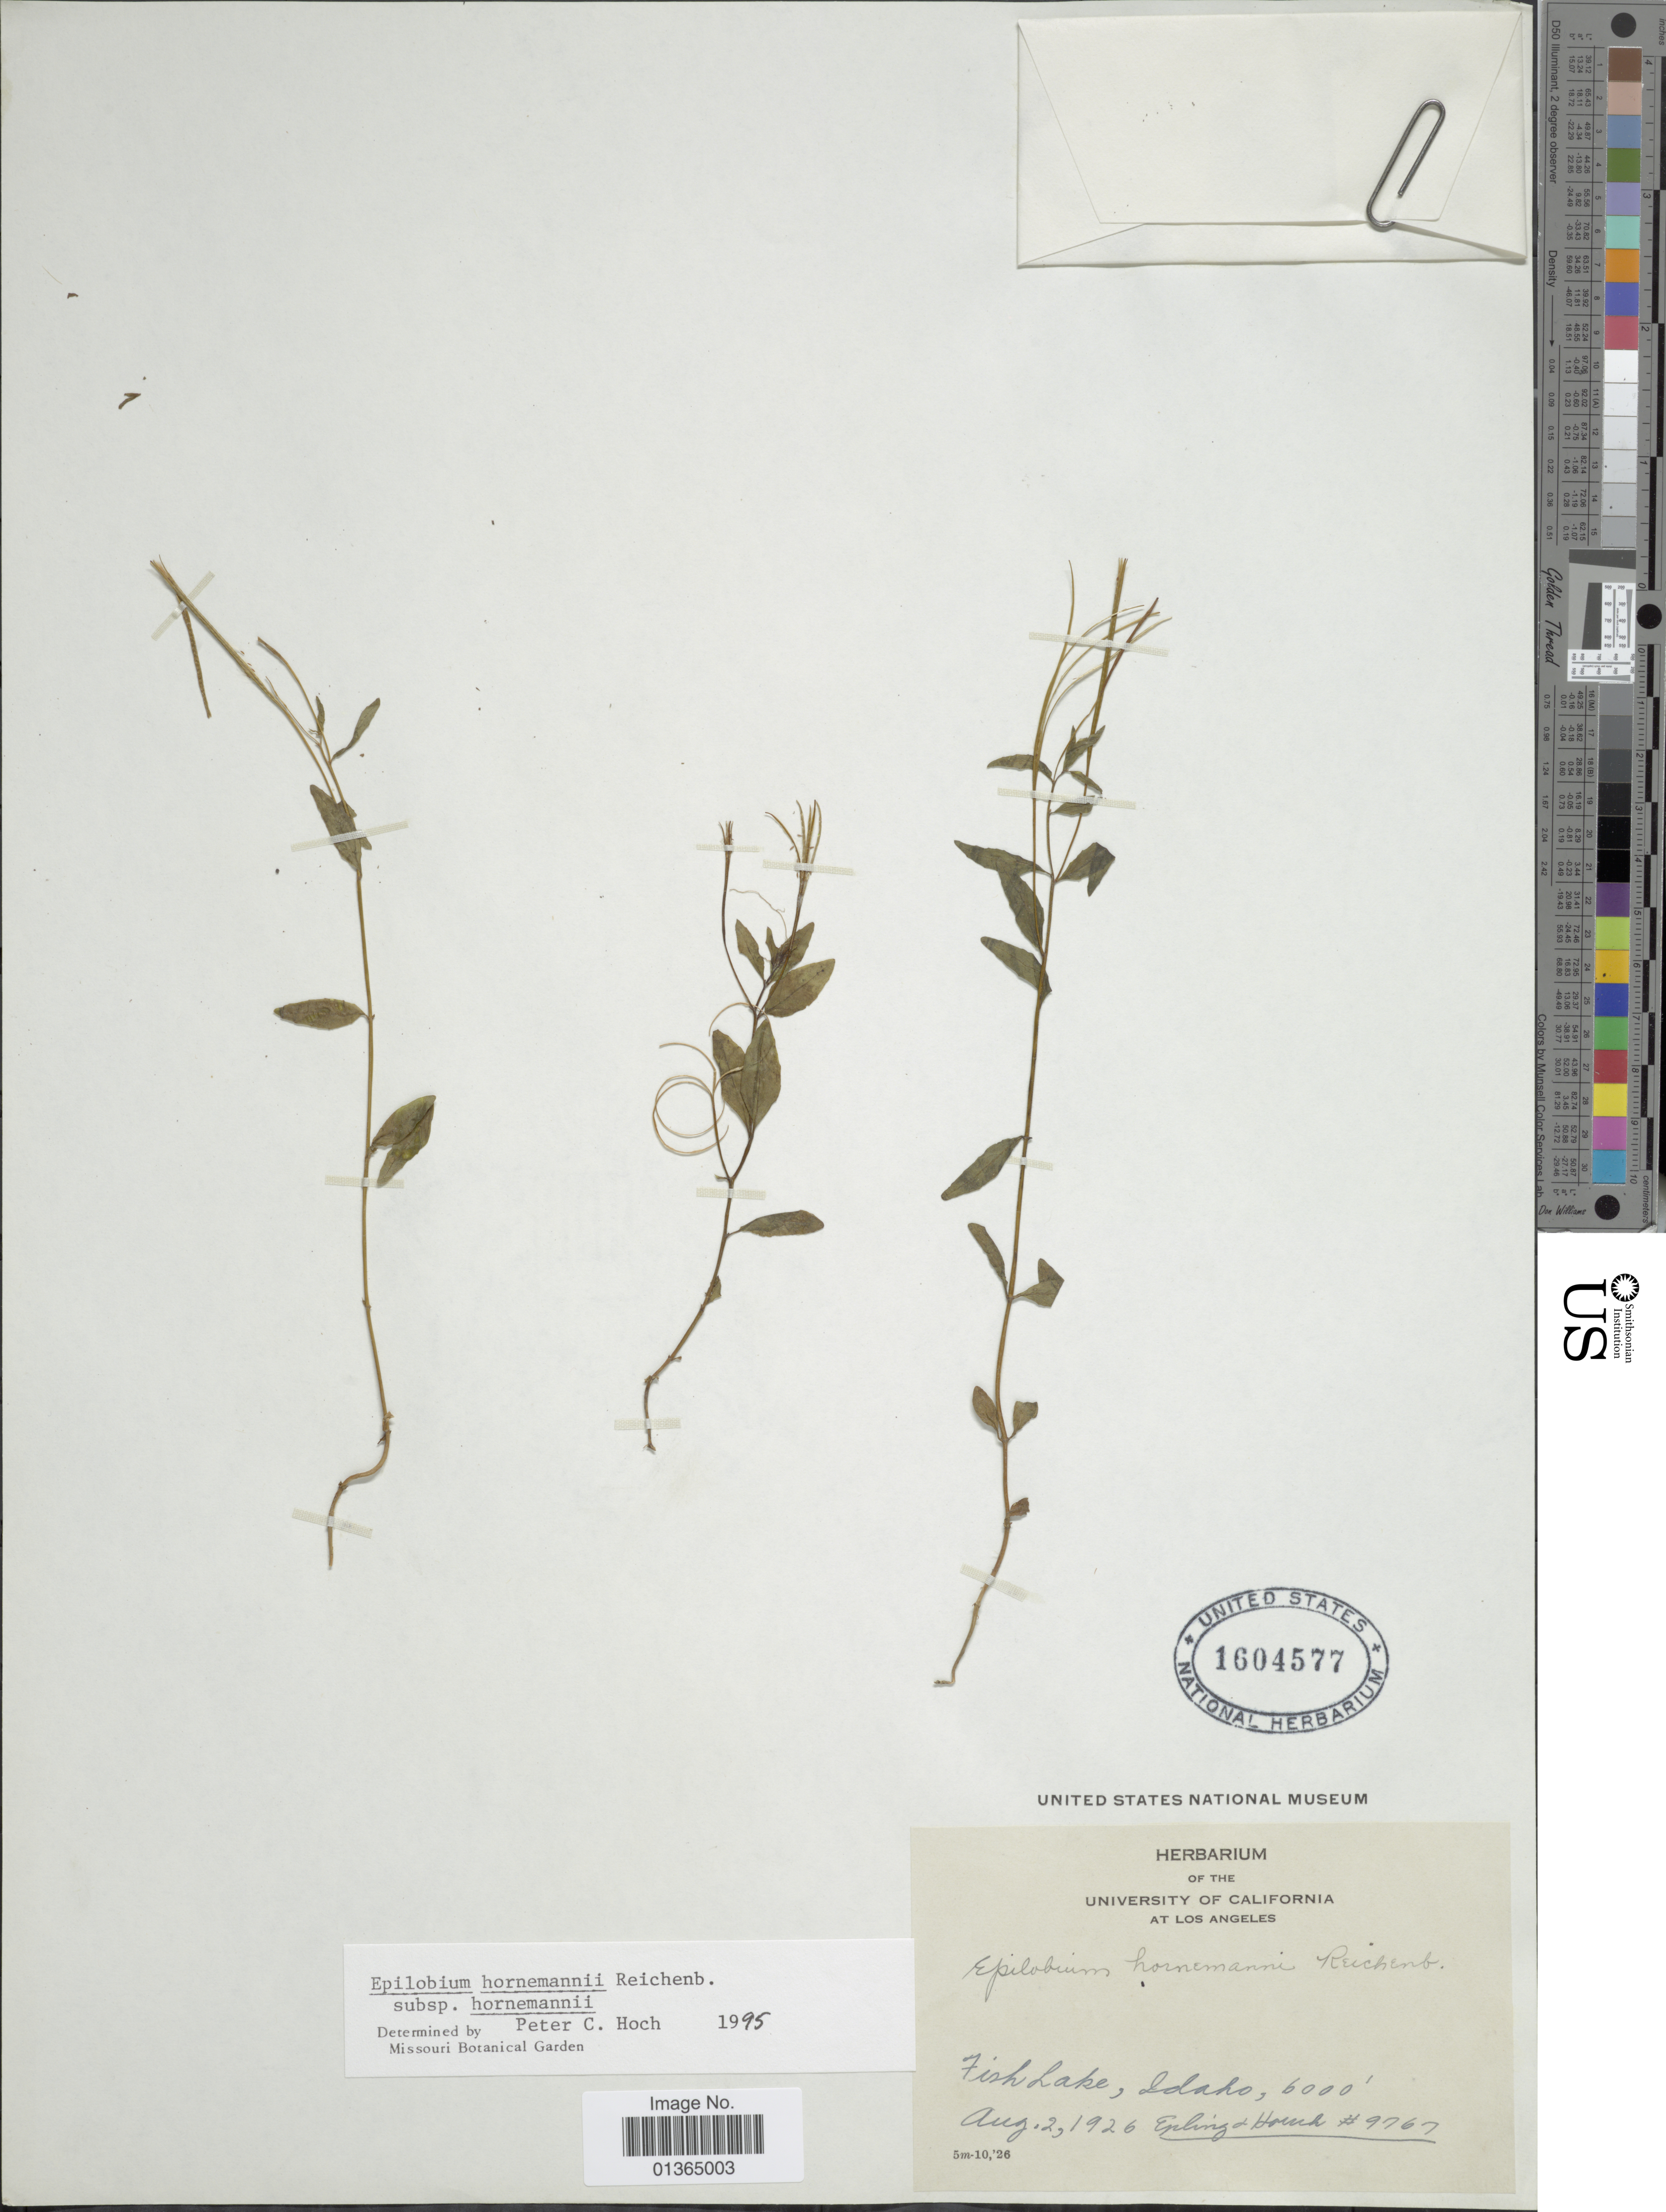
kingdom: Plantae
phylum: Tracheophyta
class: Magnoliopsida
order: Myrtales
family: Onagraceae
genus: Epilobium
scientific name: Epilobium hornemannii subsp. hornemannii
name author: Rchb.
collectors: -- Epling & -. Hauch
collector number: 9767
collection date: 1926-08-02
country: United States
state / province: Idaho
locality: Fish Lake.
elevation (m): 1829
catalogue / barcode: US 1604577